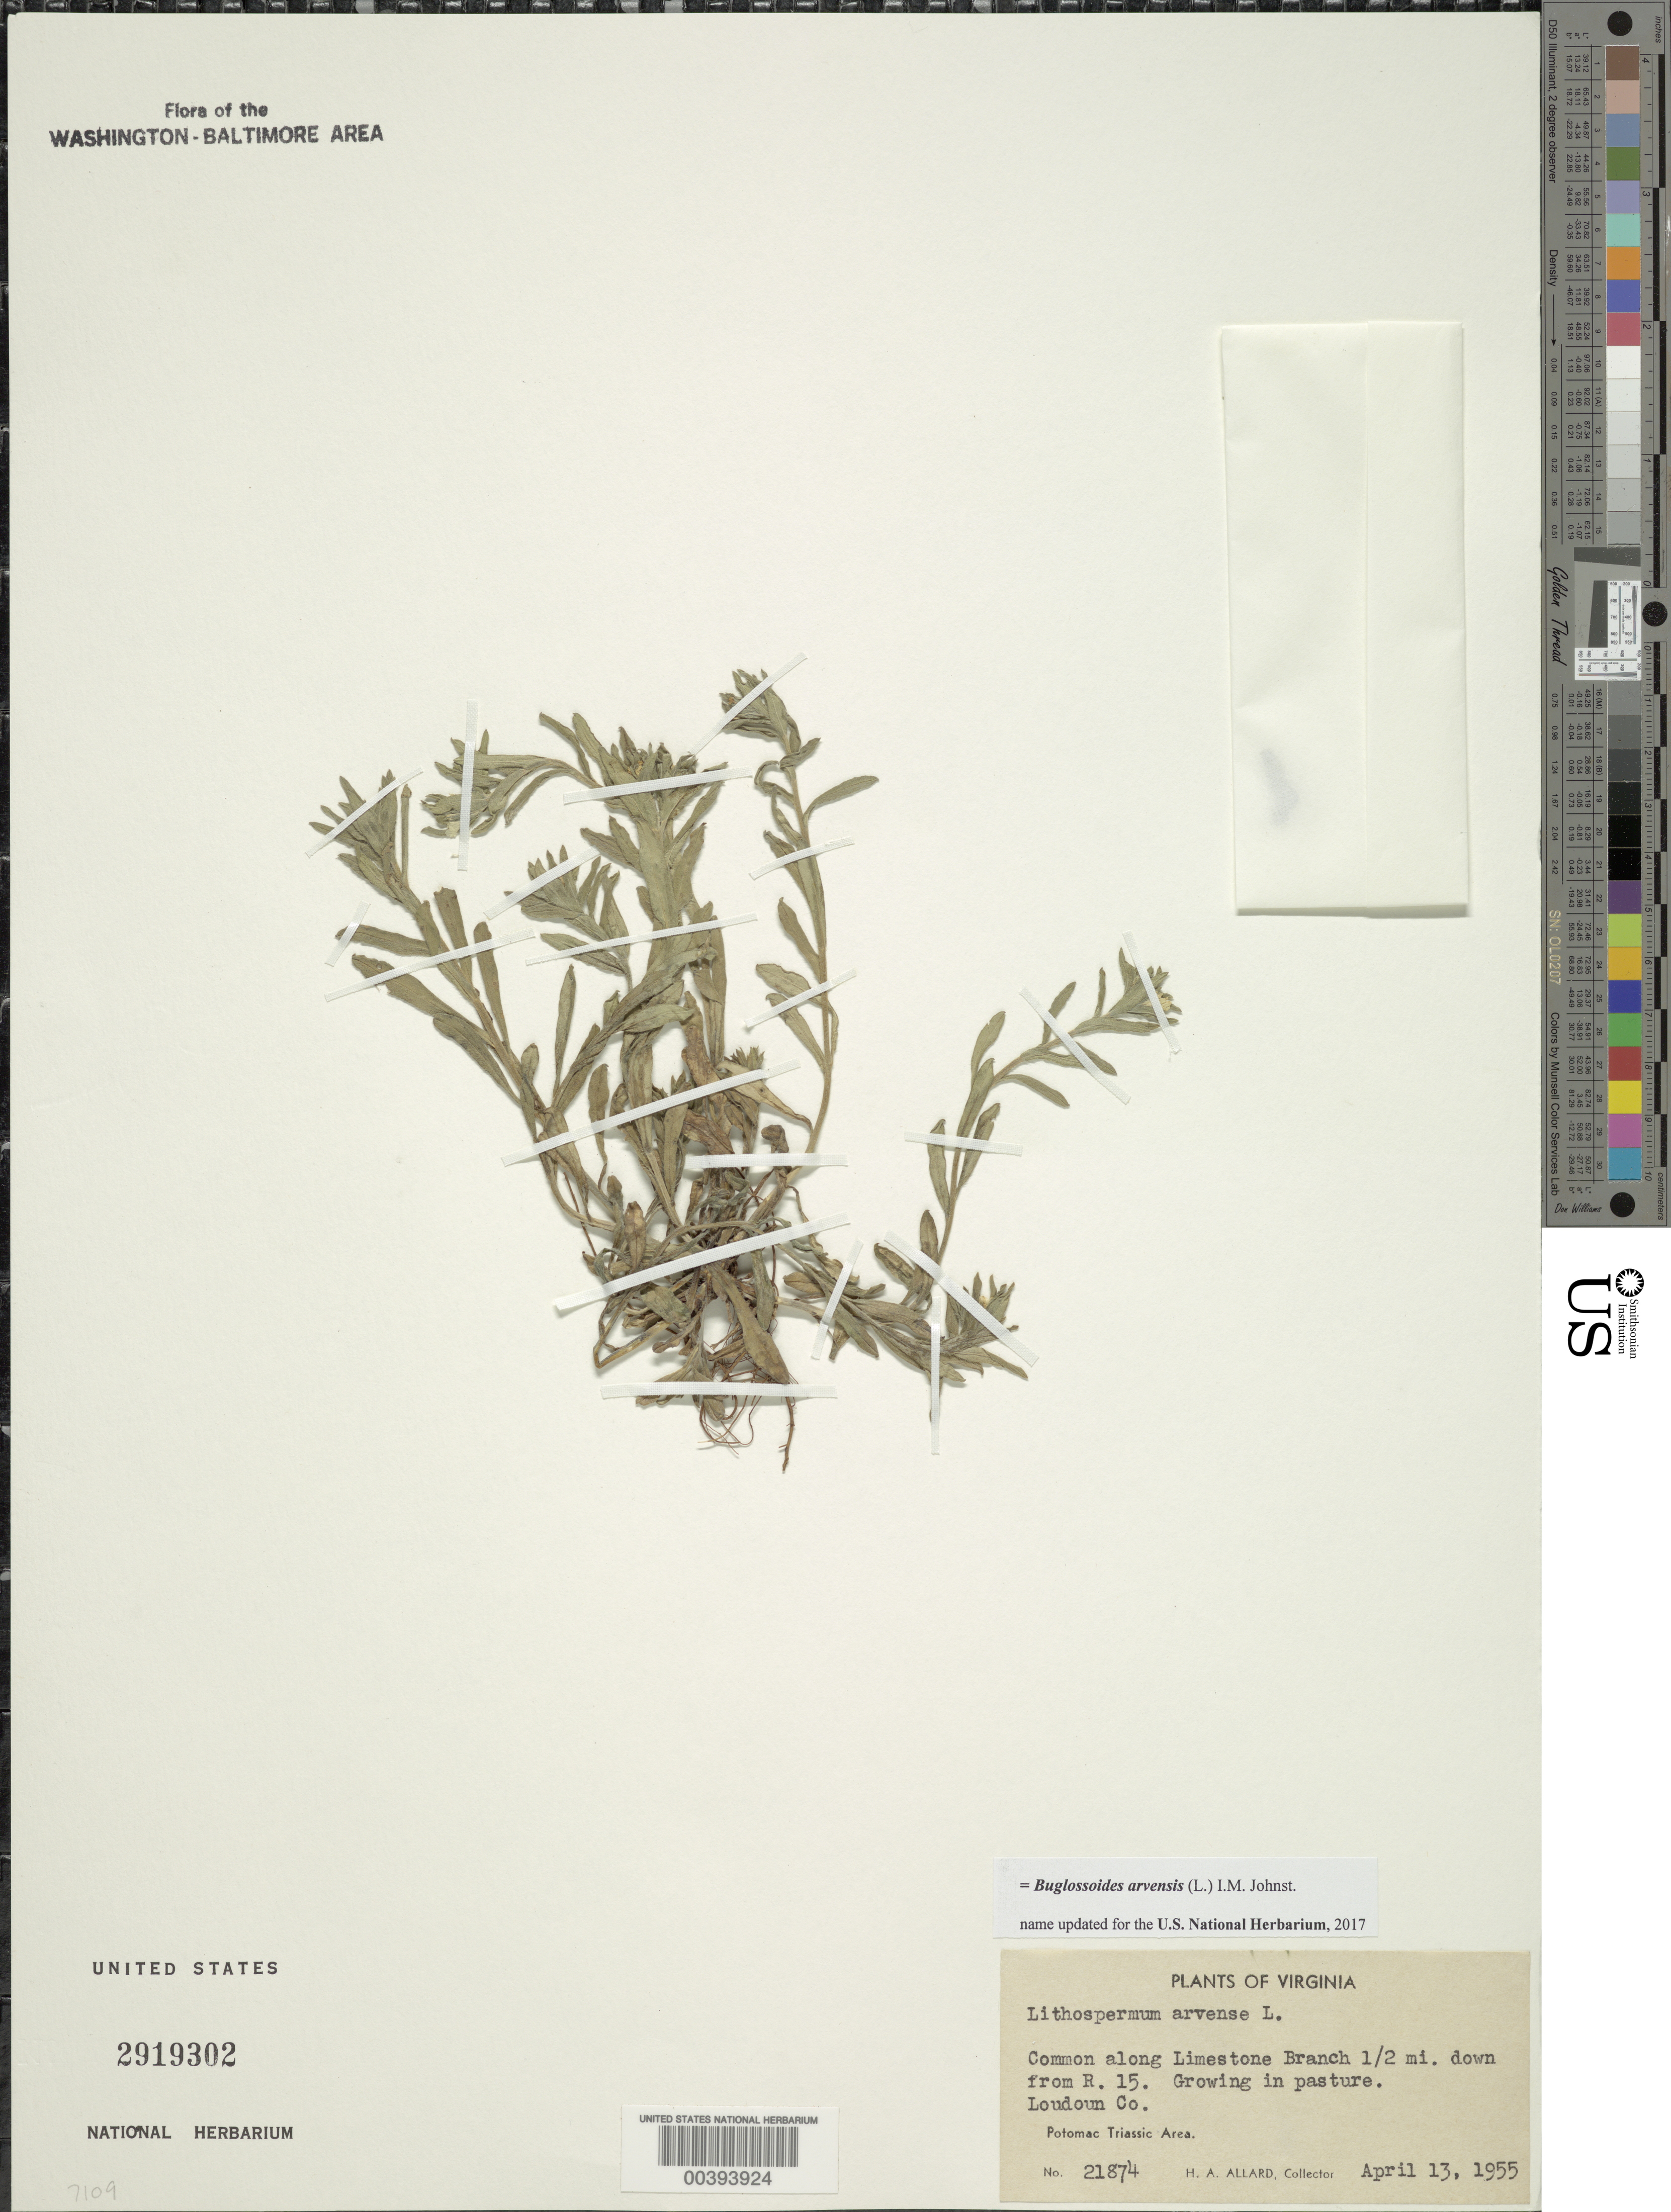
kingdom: Plantae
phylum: Tracheophyta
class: Magnoliopsida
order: Boraginales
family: Boraginaceae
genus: Buglossoides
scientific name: Buglossoides arvensis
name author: (L.) I.M. Johnst.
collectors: H. A. Allard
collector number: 21874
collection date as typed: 13 Apr 1955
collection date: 1955-04-13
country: United States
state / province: Virginia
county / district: Loudoun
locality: downstream from Route 15 on Limestone Gap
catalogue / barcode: US 2919302